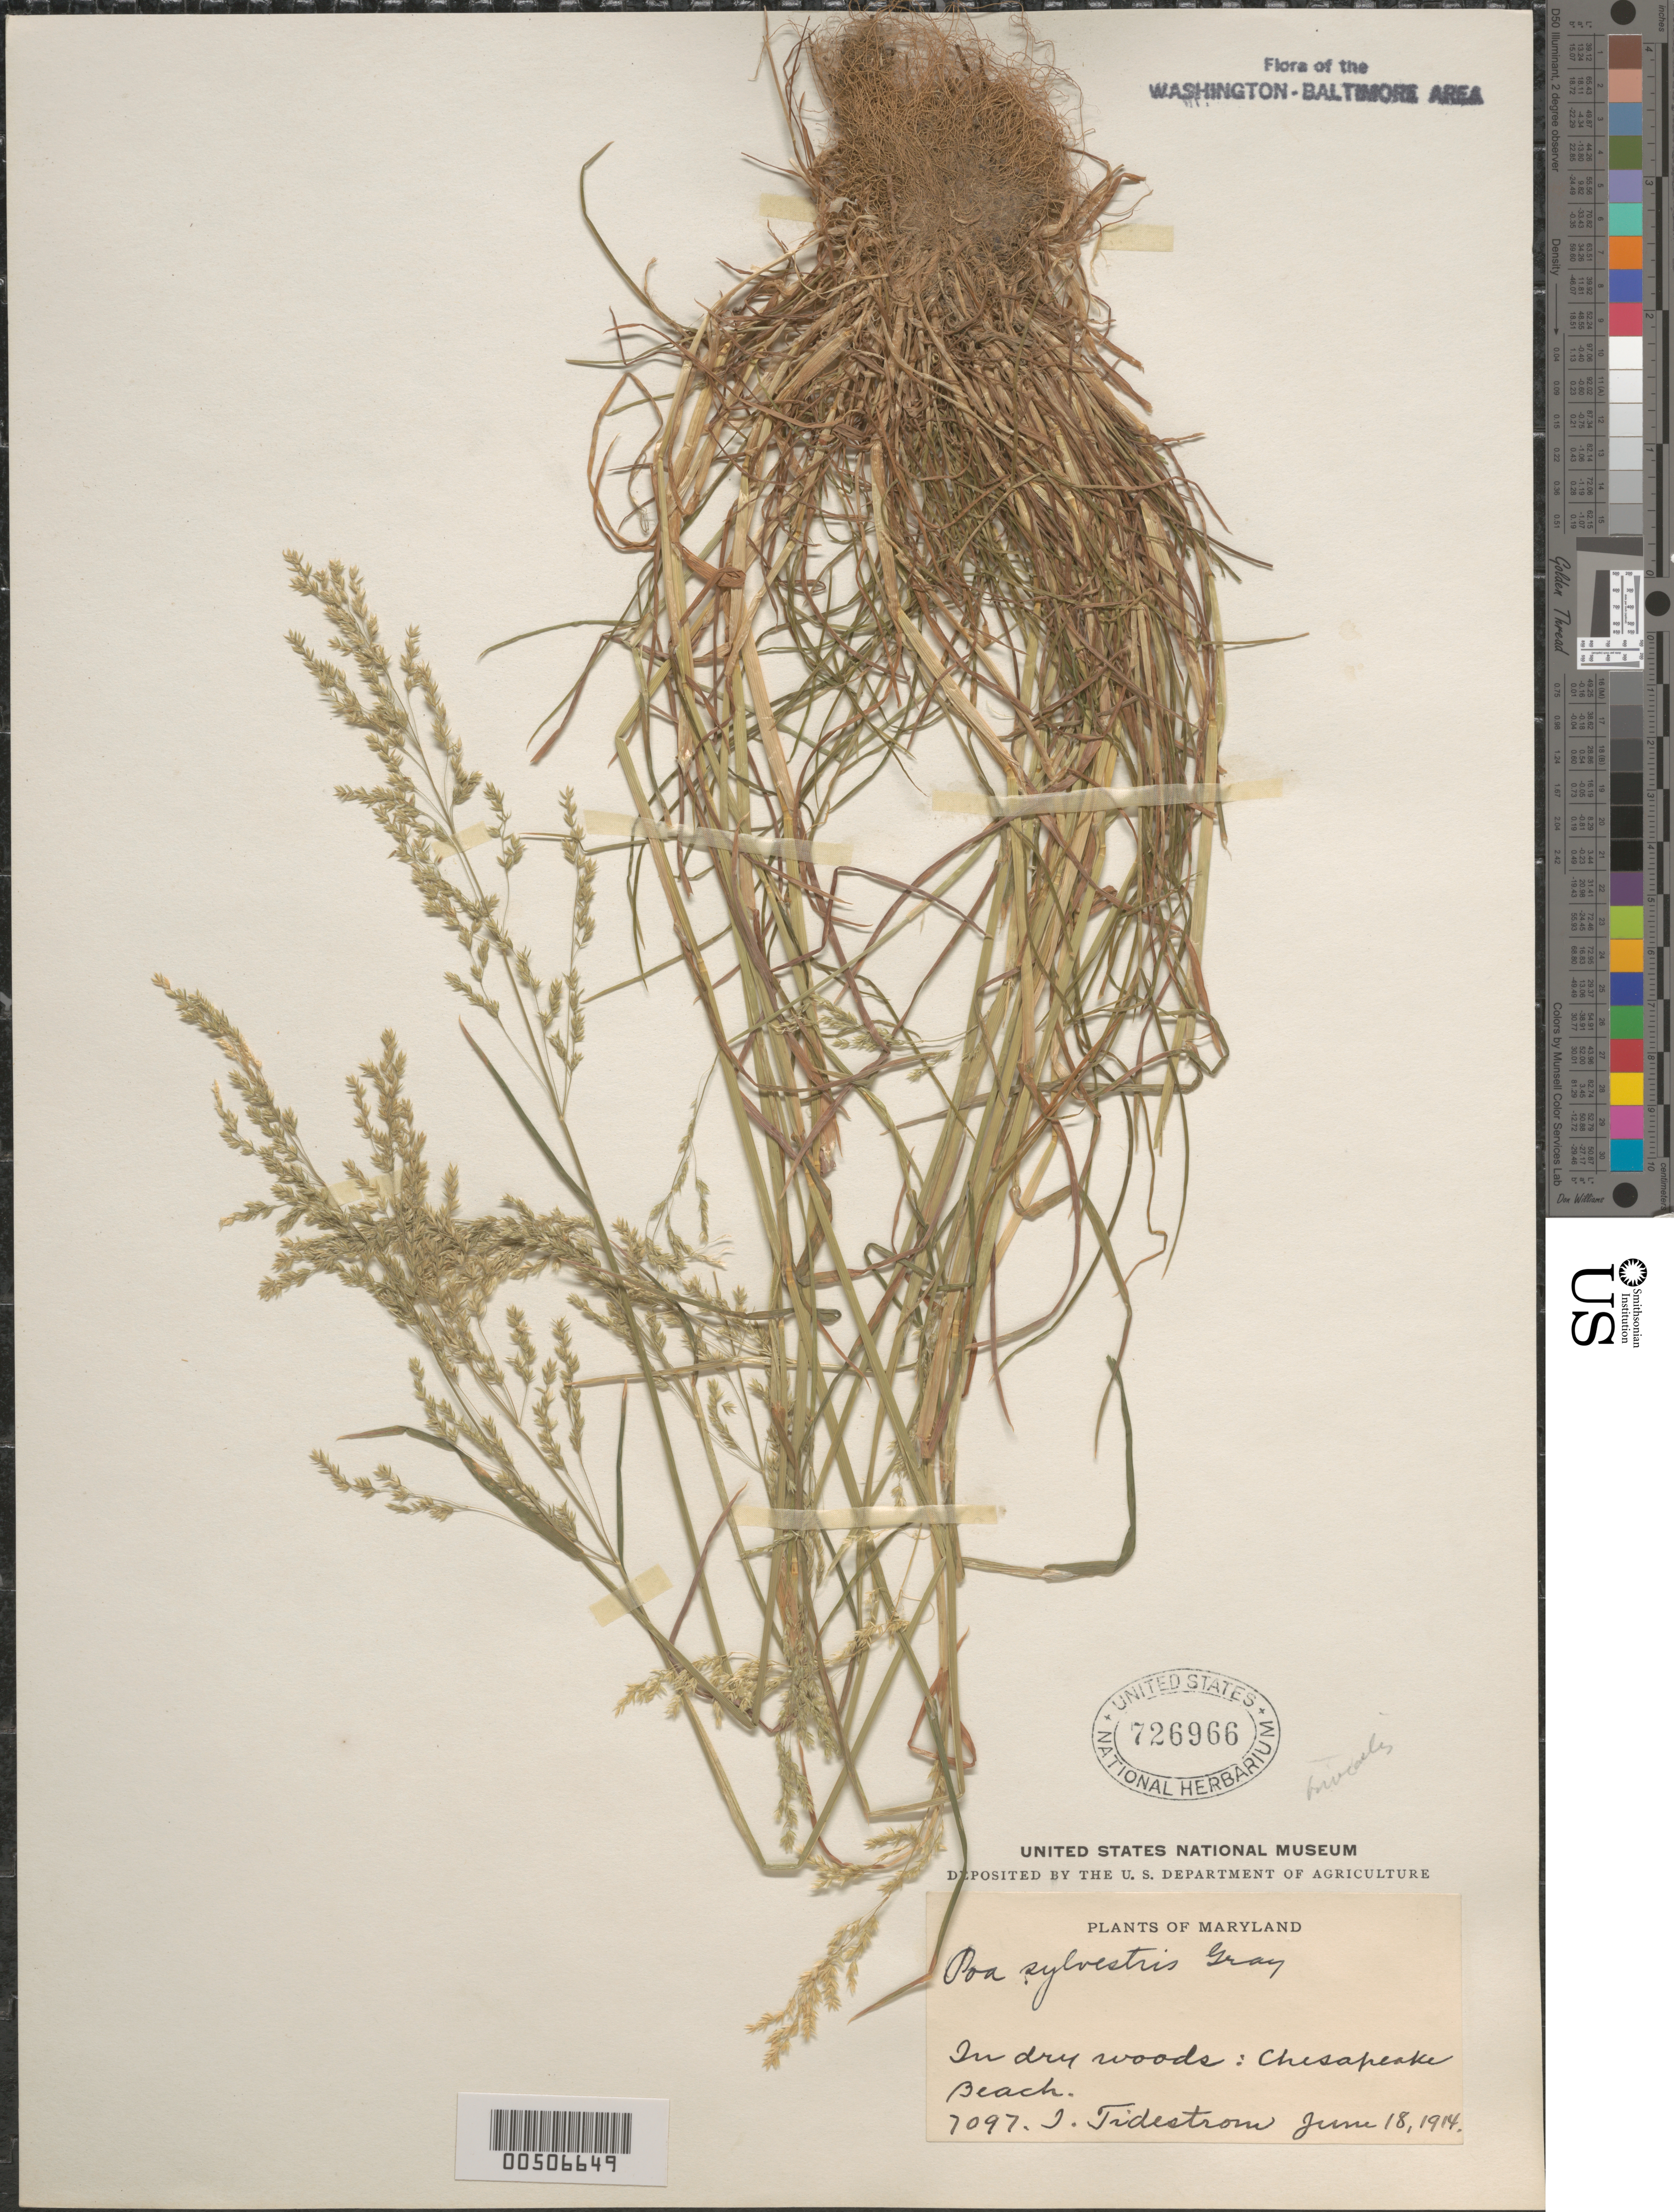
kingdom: Plantae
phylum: Tracheophyta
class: Liliopsida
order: Poales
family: Poaceae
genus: Poa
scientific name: Poa trivialis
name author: L.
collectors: I. F. Tidestrom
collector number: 7097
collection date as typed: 18 Jun 1914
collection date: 1914-06-18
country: United States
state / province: Maryland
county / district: Calvert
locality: Chesapeake Beach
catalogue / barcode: US 726966